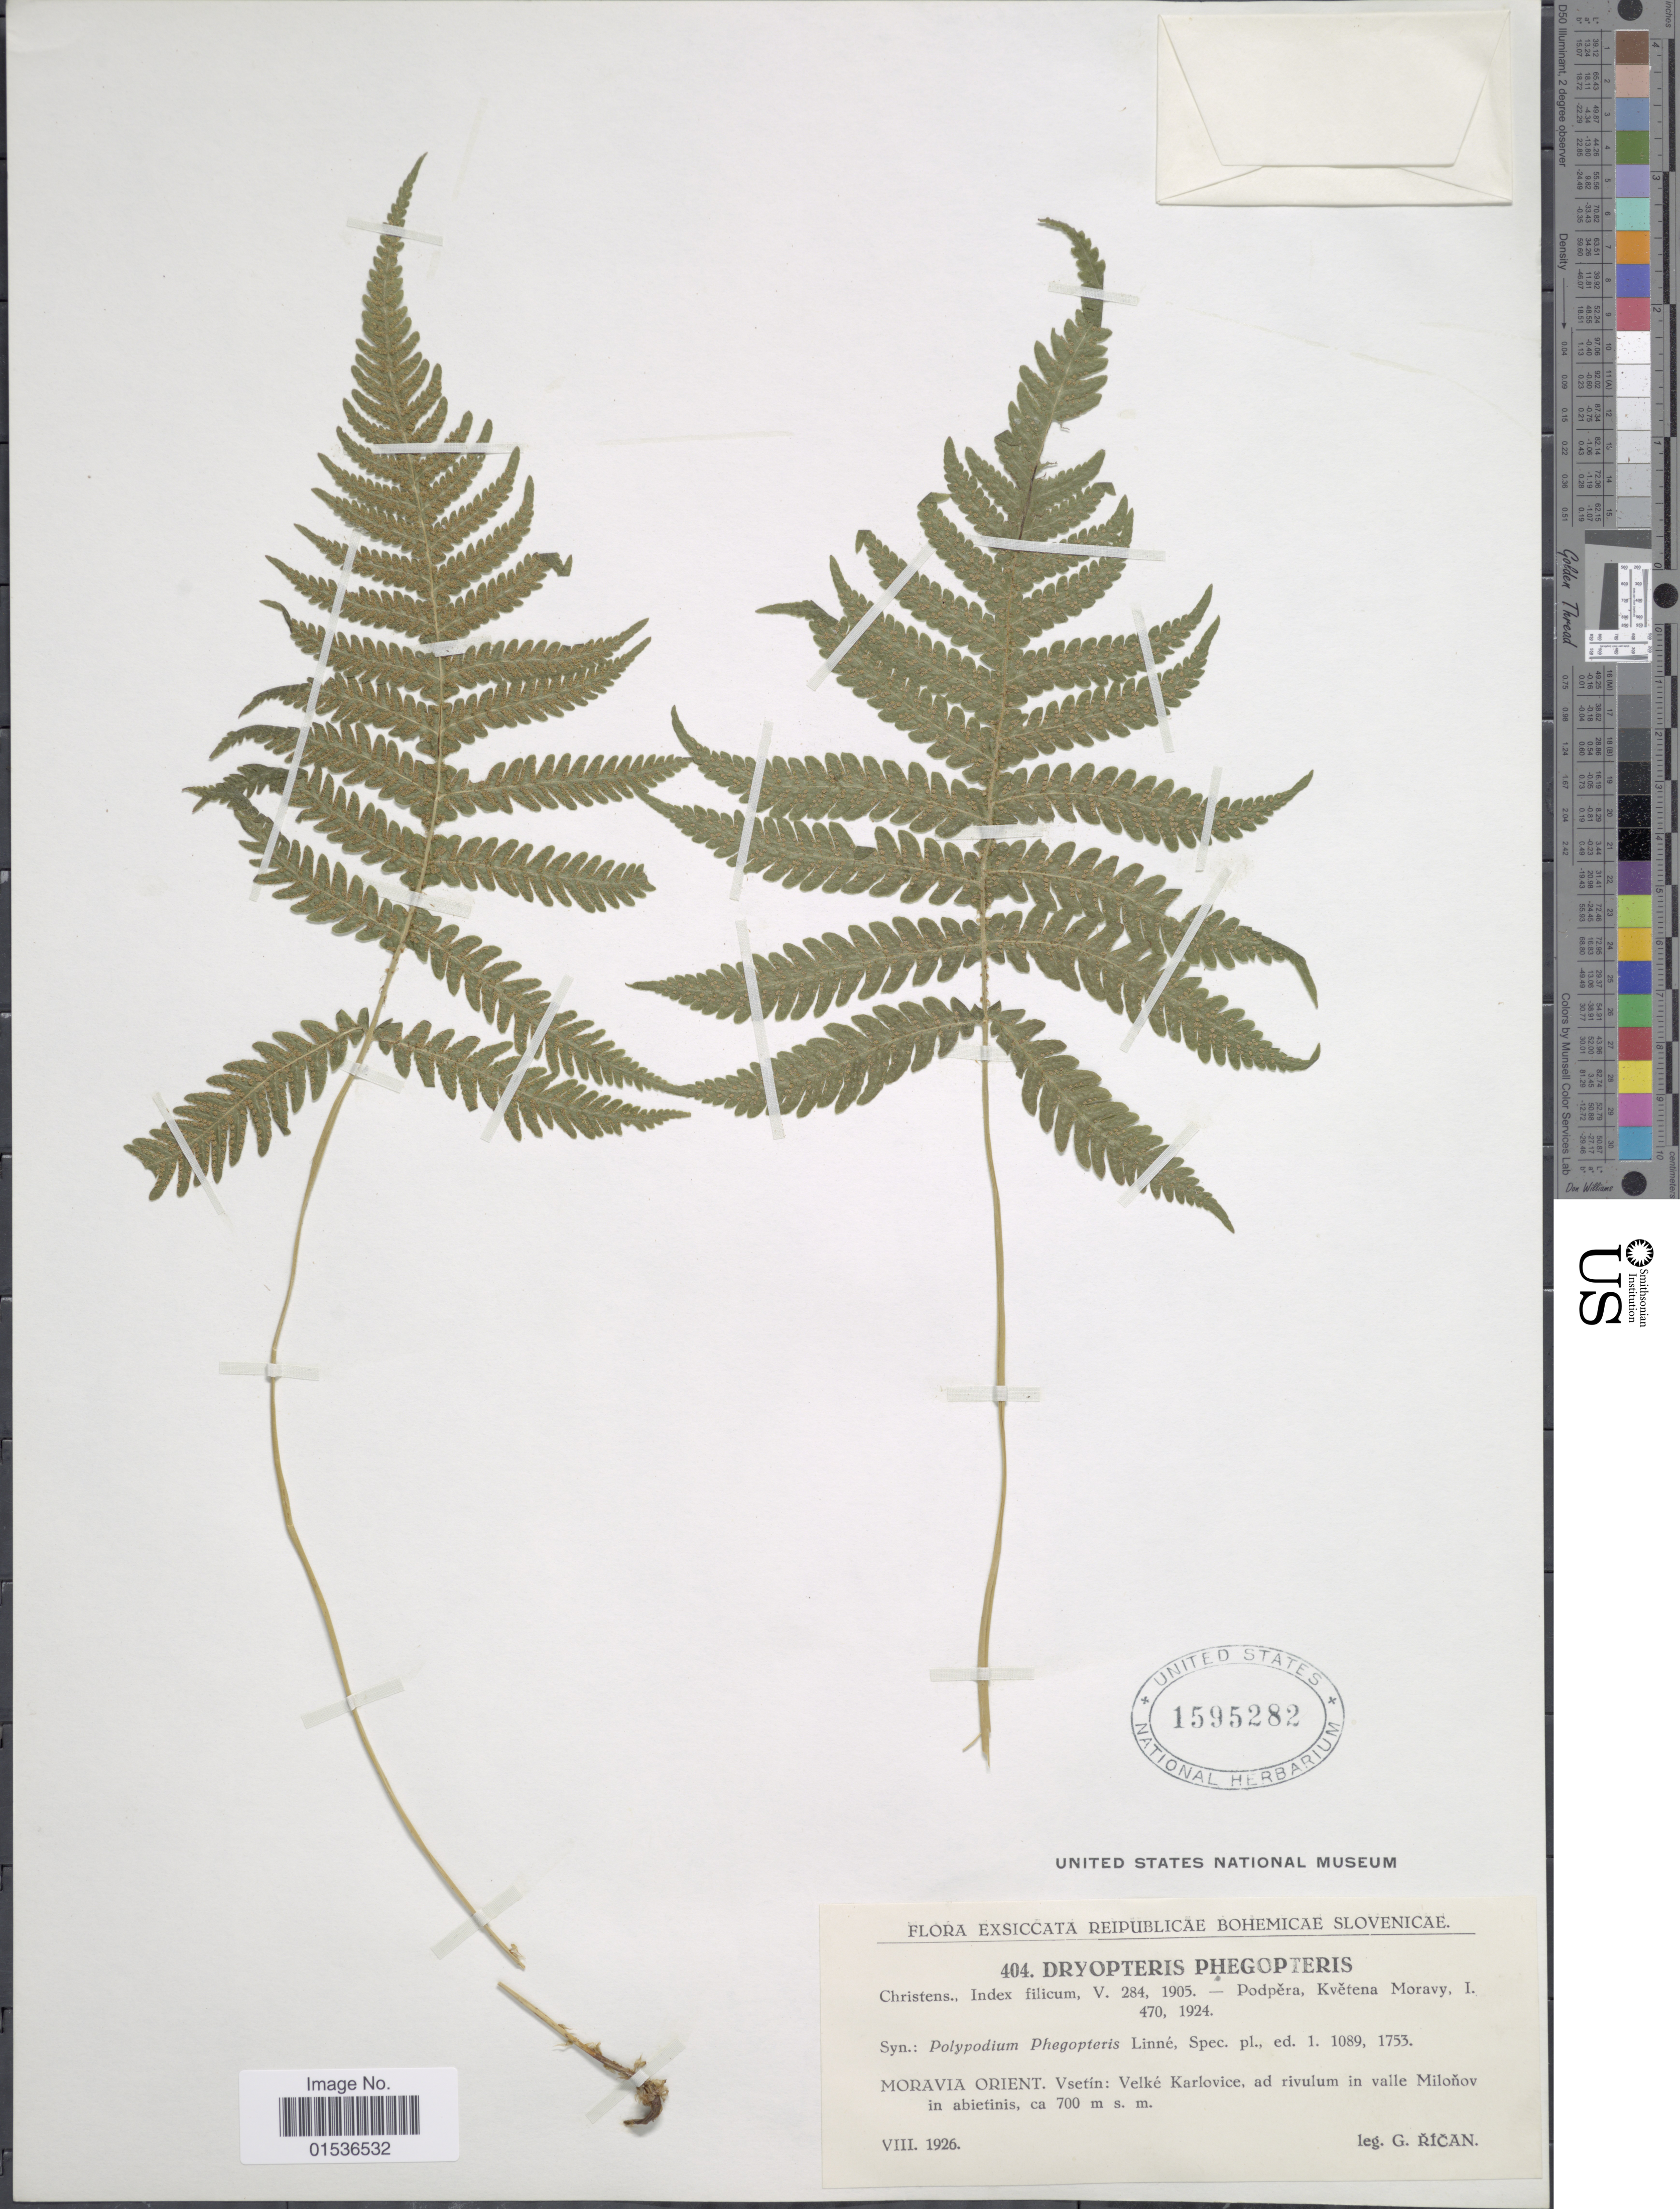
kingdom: Plantae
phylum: Tracheophyta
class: Polypodiopsida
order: Polypodiales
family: Thelypteridaceae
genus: Phegopteris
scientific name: Phegopteris connectilis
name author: (Michx.) Watt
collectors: G. Rican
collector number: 404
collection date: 1926-08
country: Czechia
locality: Reipublicae Bohemicae Slovenicae, Moravia Orient. Vsetin: Velke Karlovice, ad rivulum in valle Milonov in abietinis.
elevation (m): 700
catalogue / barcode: US 1595282